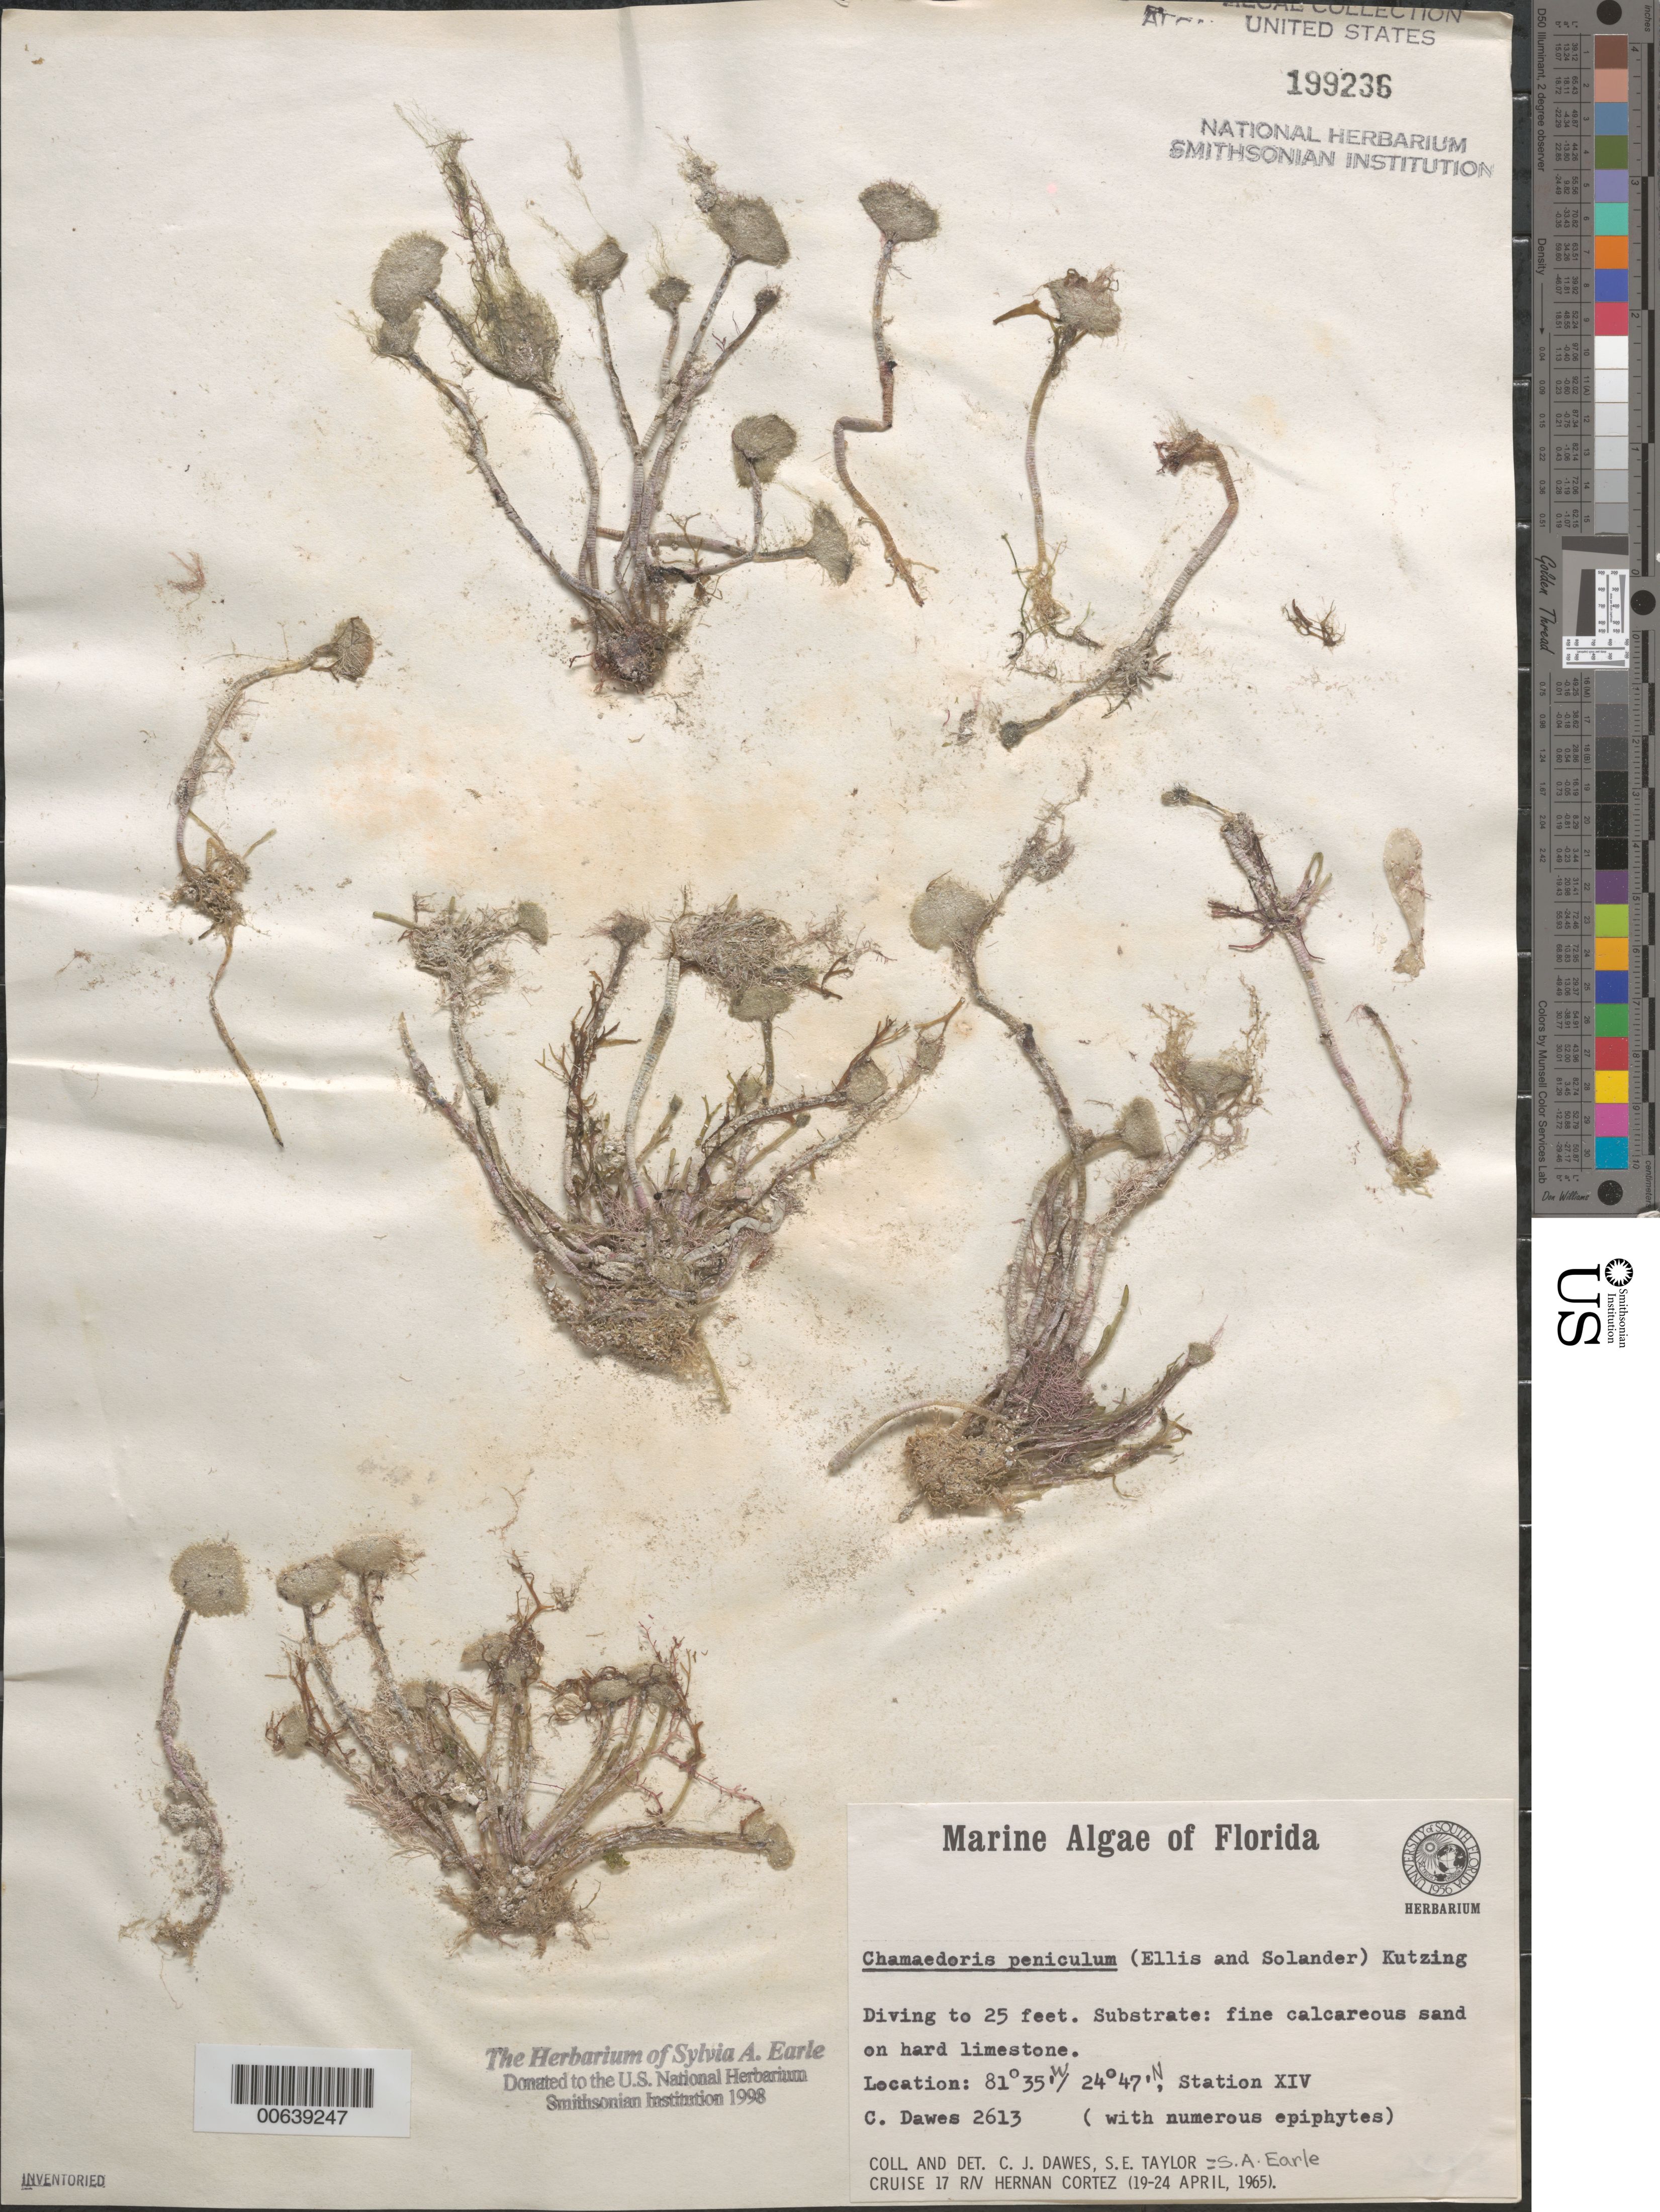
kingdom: Plantae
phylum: Chlorophyta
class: Ulvophyceae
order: Siphonocladales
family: Siphonocladaceae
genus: Chamaedoris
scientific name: Chamaedoris peniculum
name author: (J. Ellis & Sol.) Kuntze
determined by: Dawes, C. J.; Earle, S. A.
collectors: C. Dawes & S. A. Earle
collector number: Cjd 2613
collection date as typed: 19 Apr 1965 to 24 Apr 1965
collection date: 1965-04-19/1965-04-24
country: United States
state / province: Florida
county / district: Monroe County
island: Florida Keys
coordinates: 24 47' N, 81 35' W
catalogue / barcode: US 199236